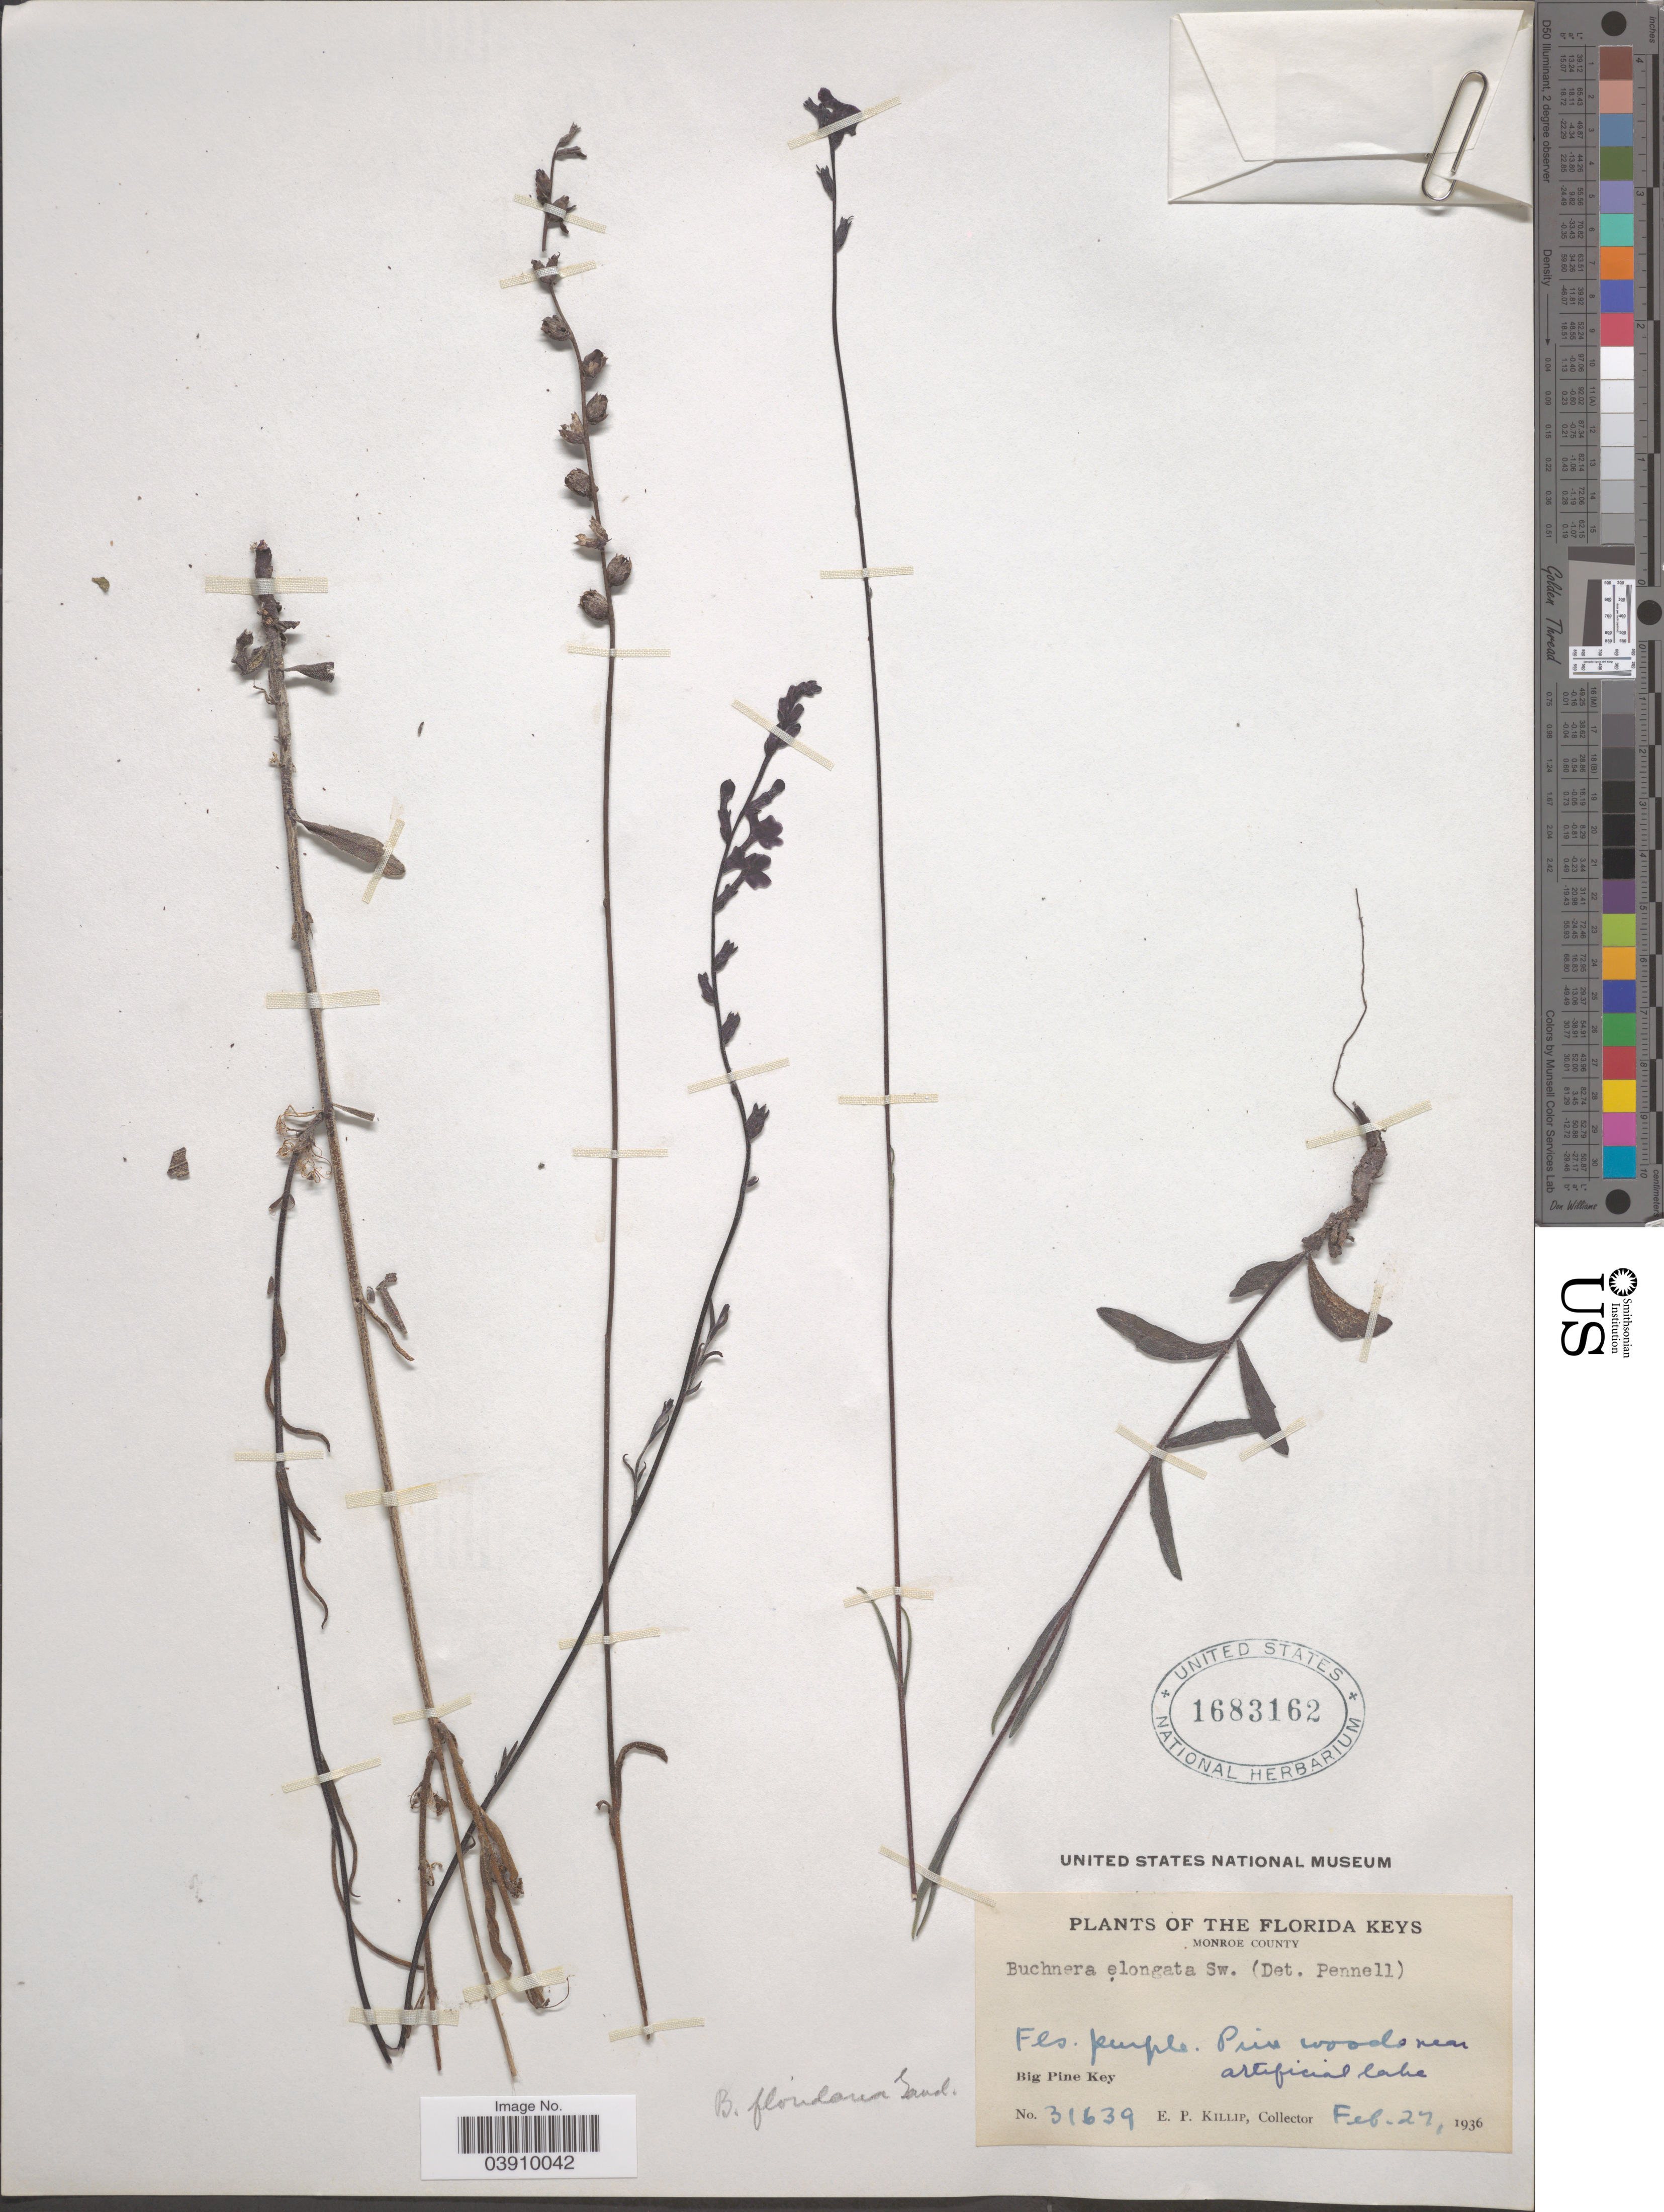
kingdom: Plantae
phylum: Tracheophyta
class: Magnoliopsida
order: Lamiales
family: Orobanchaceae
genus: Buchnera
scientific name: Buchnera elongata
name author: Sw.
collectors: E. P. Killip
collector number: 31639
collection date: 1936-02-27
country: United States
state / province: Florida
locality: Florida Keys. Monroe County. Big Pine Key.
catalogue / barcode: US 1683162